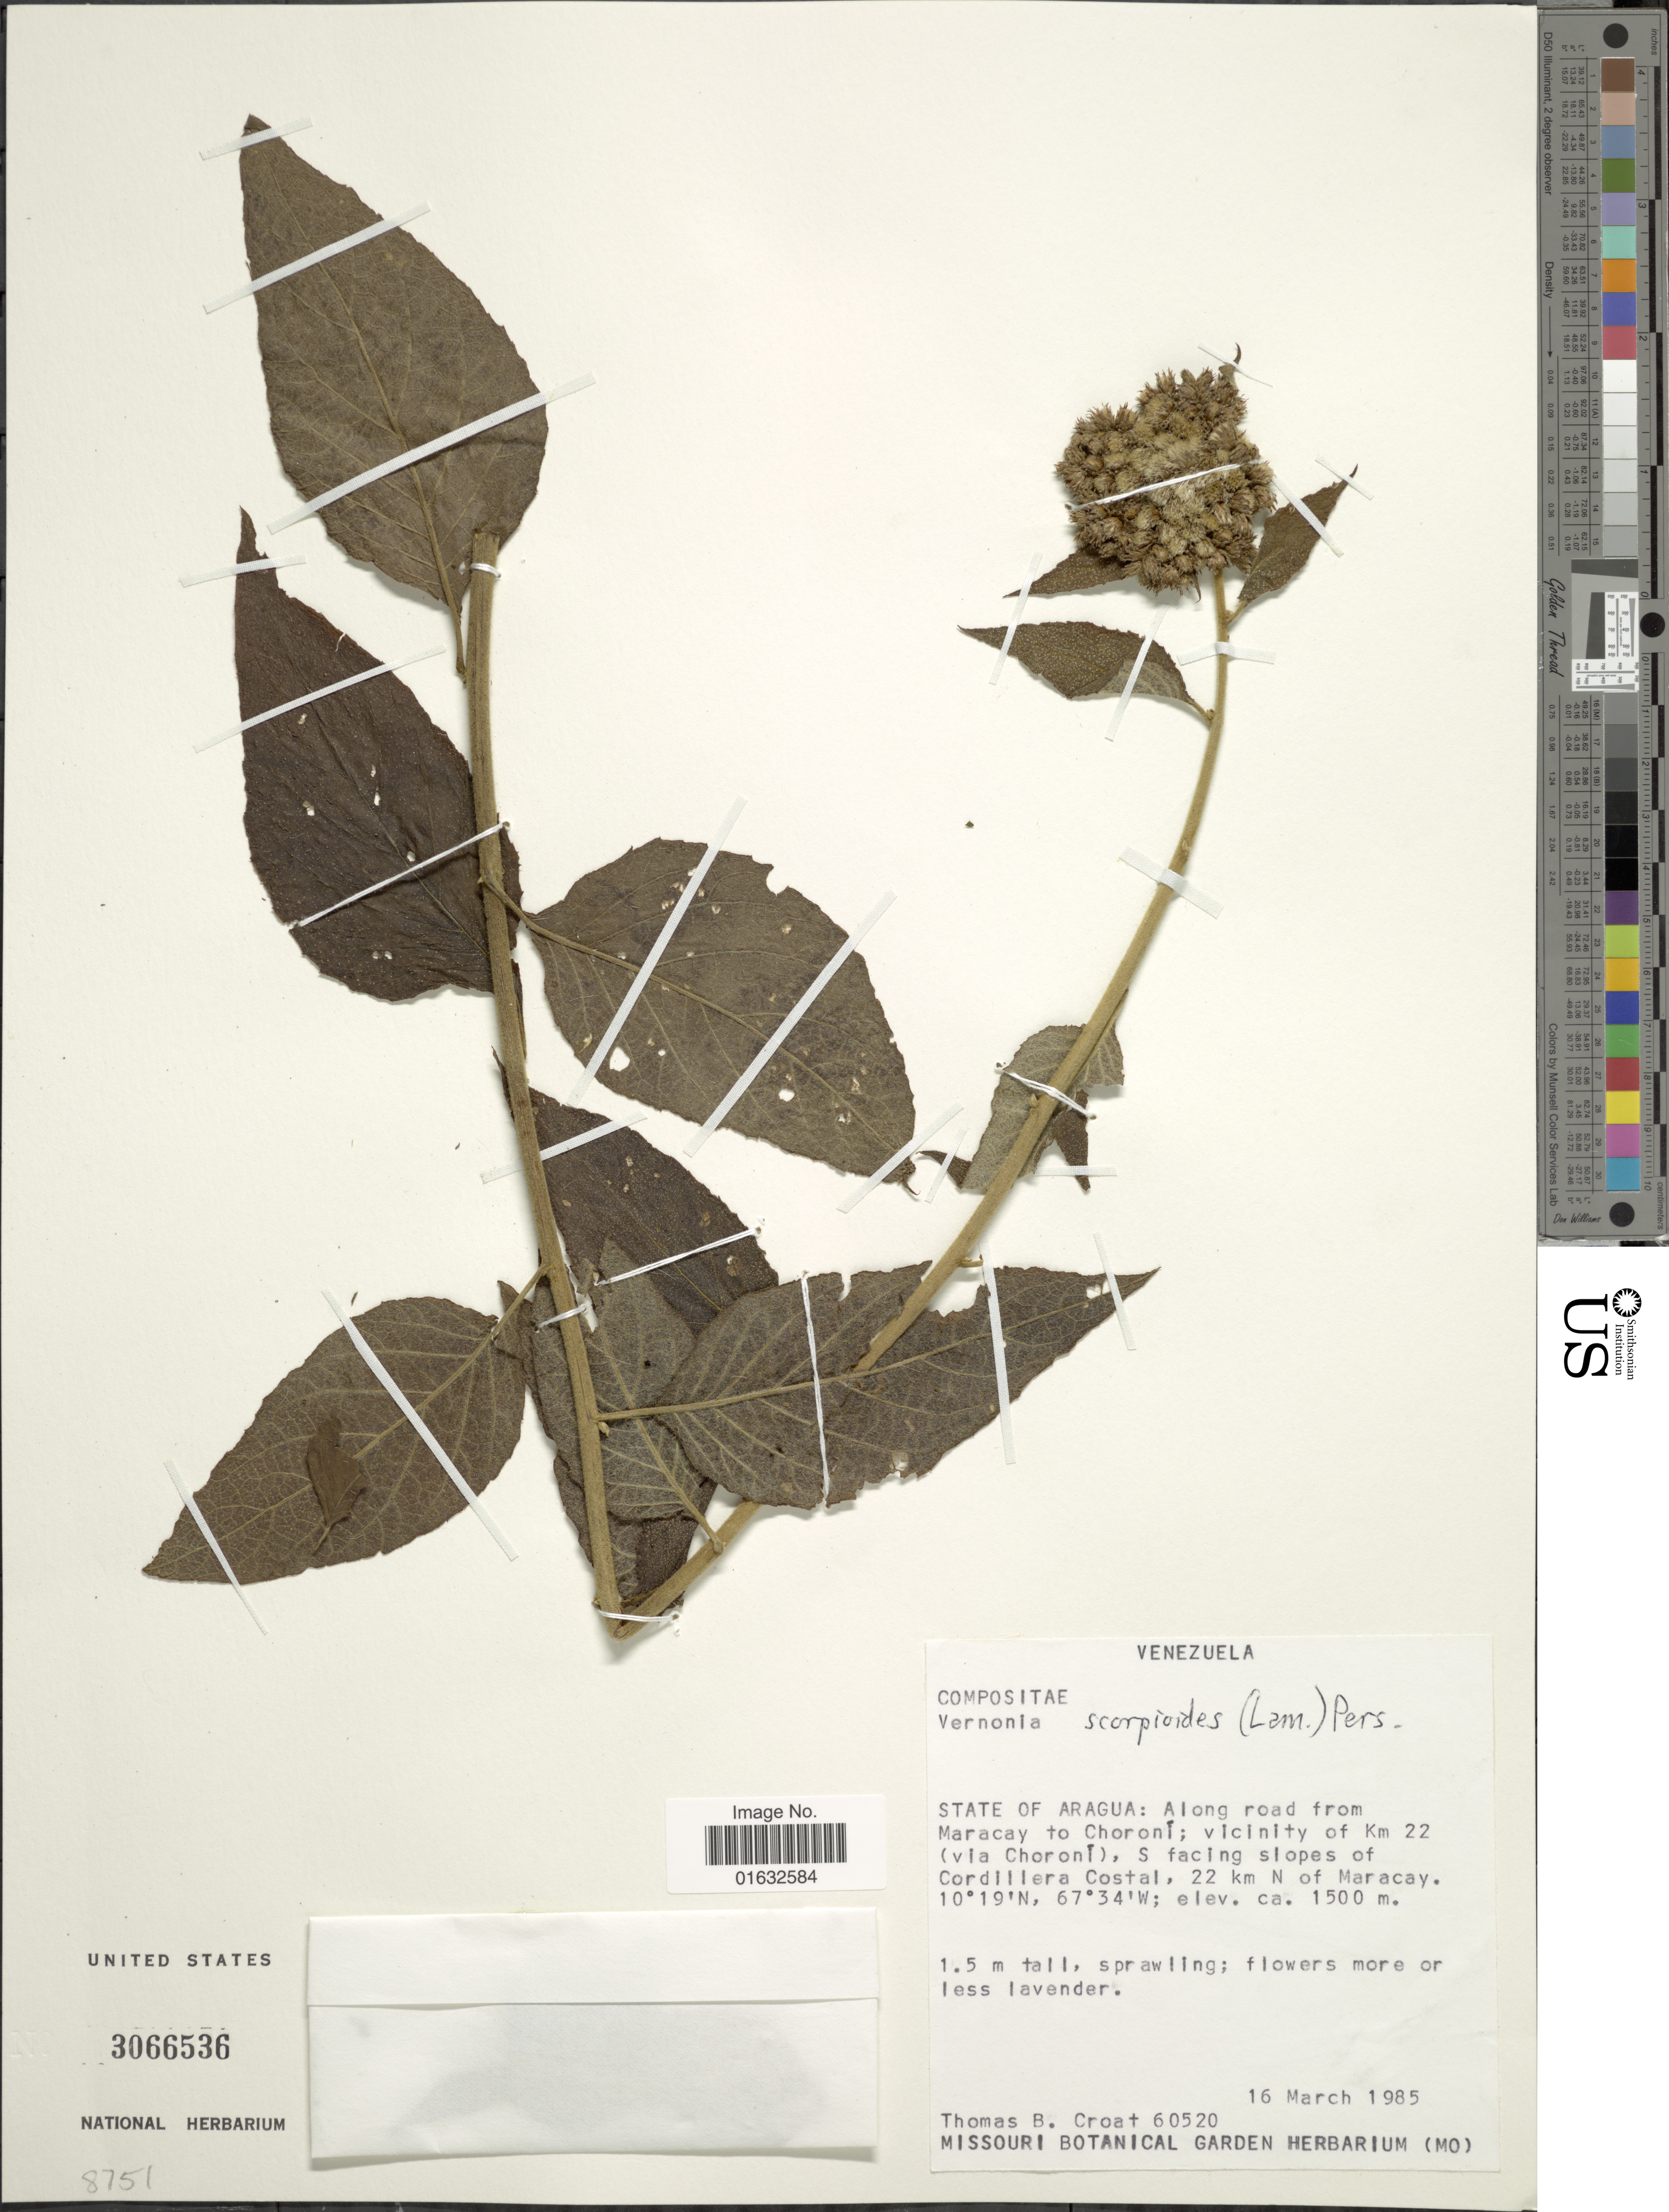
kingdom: Plantae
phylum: Tracheophyta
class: Magnoliopsida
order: Asterales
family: Asteraceae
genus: Cyrtocymura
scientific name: Cyrtocymura scorpioides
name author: (Lam.) H. Rob.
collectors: T. B. Croat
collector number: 60520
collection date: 1985-03-16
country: Venezuela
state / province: Aragua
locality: State of Aragua: Along road from Maracay to Choroni: vicinity of Km 22 (via Choroni), S facing slopes of Cordillera Costal, 22 km N of Maracay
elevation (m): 1500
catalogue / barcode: US 3066536